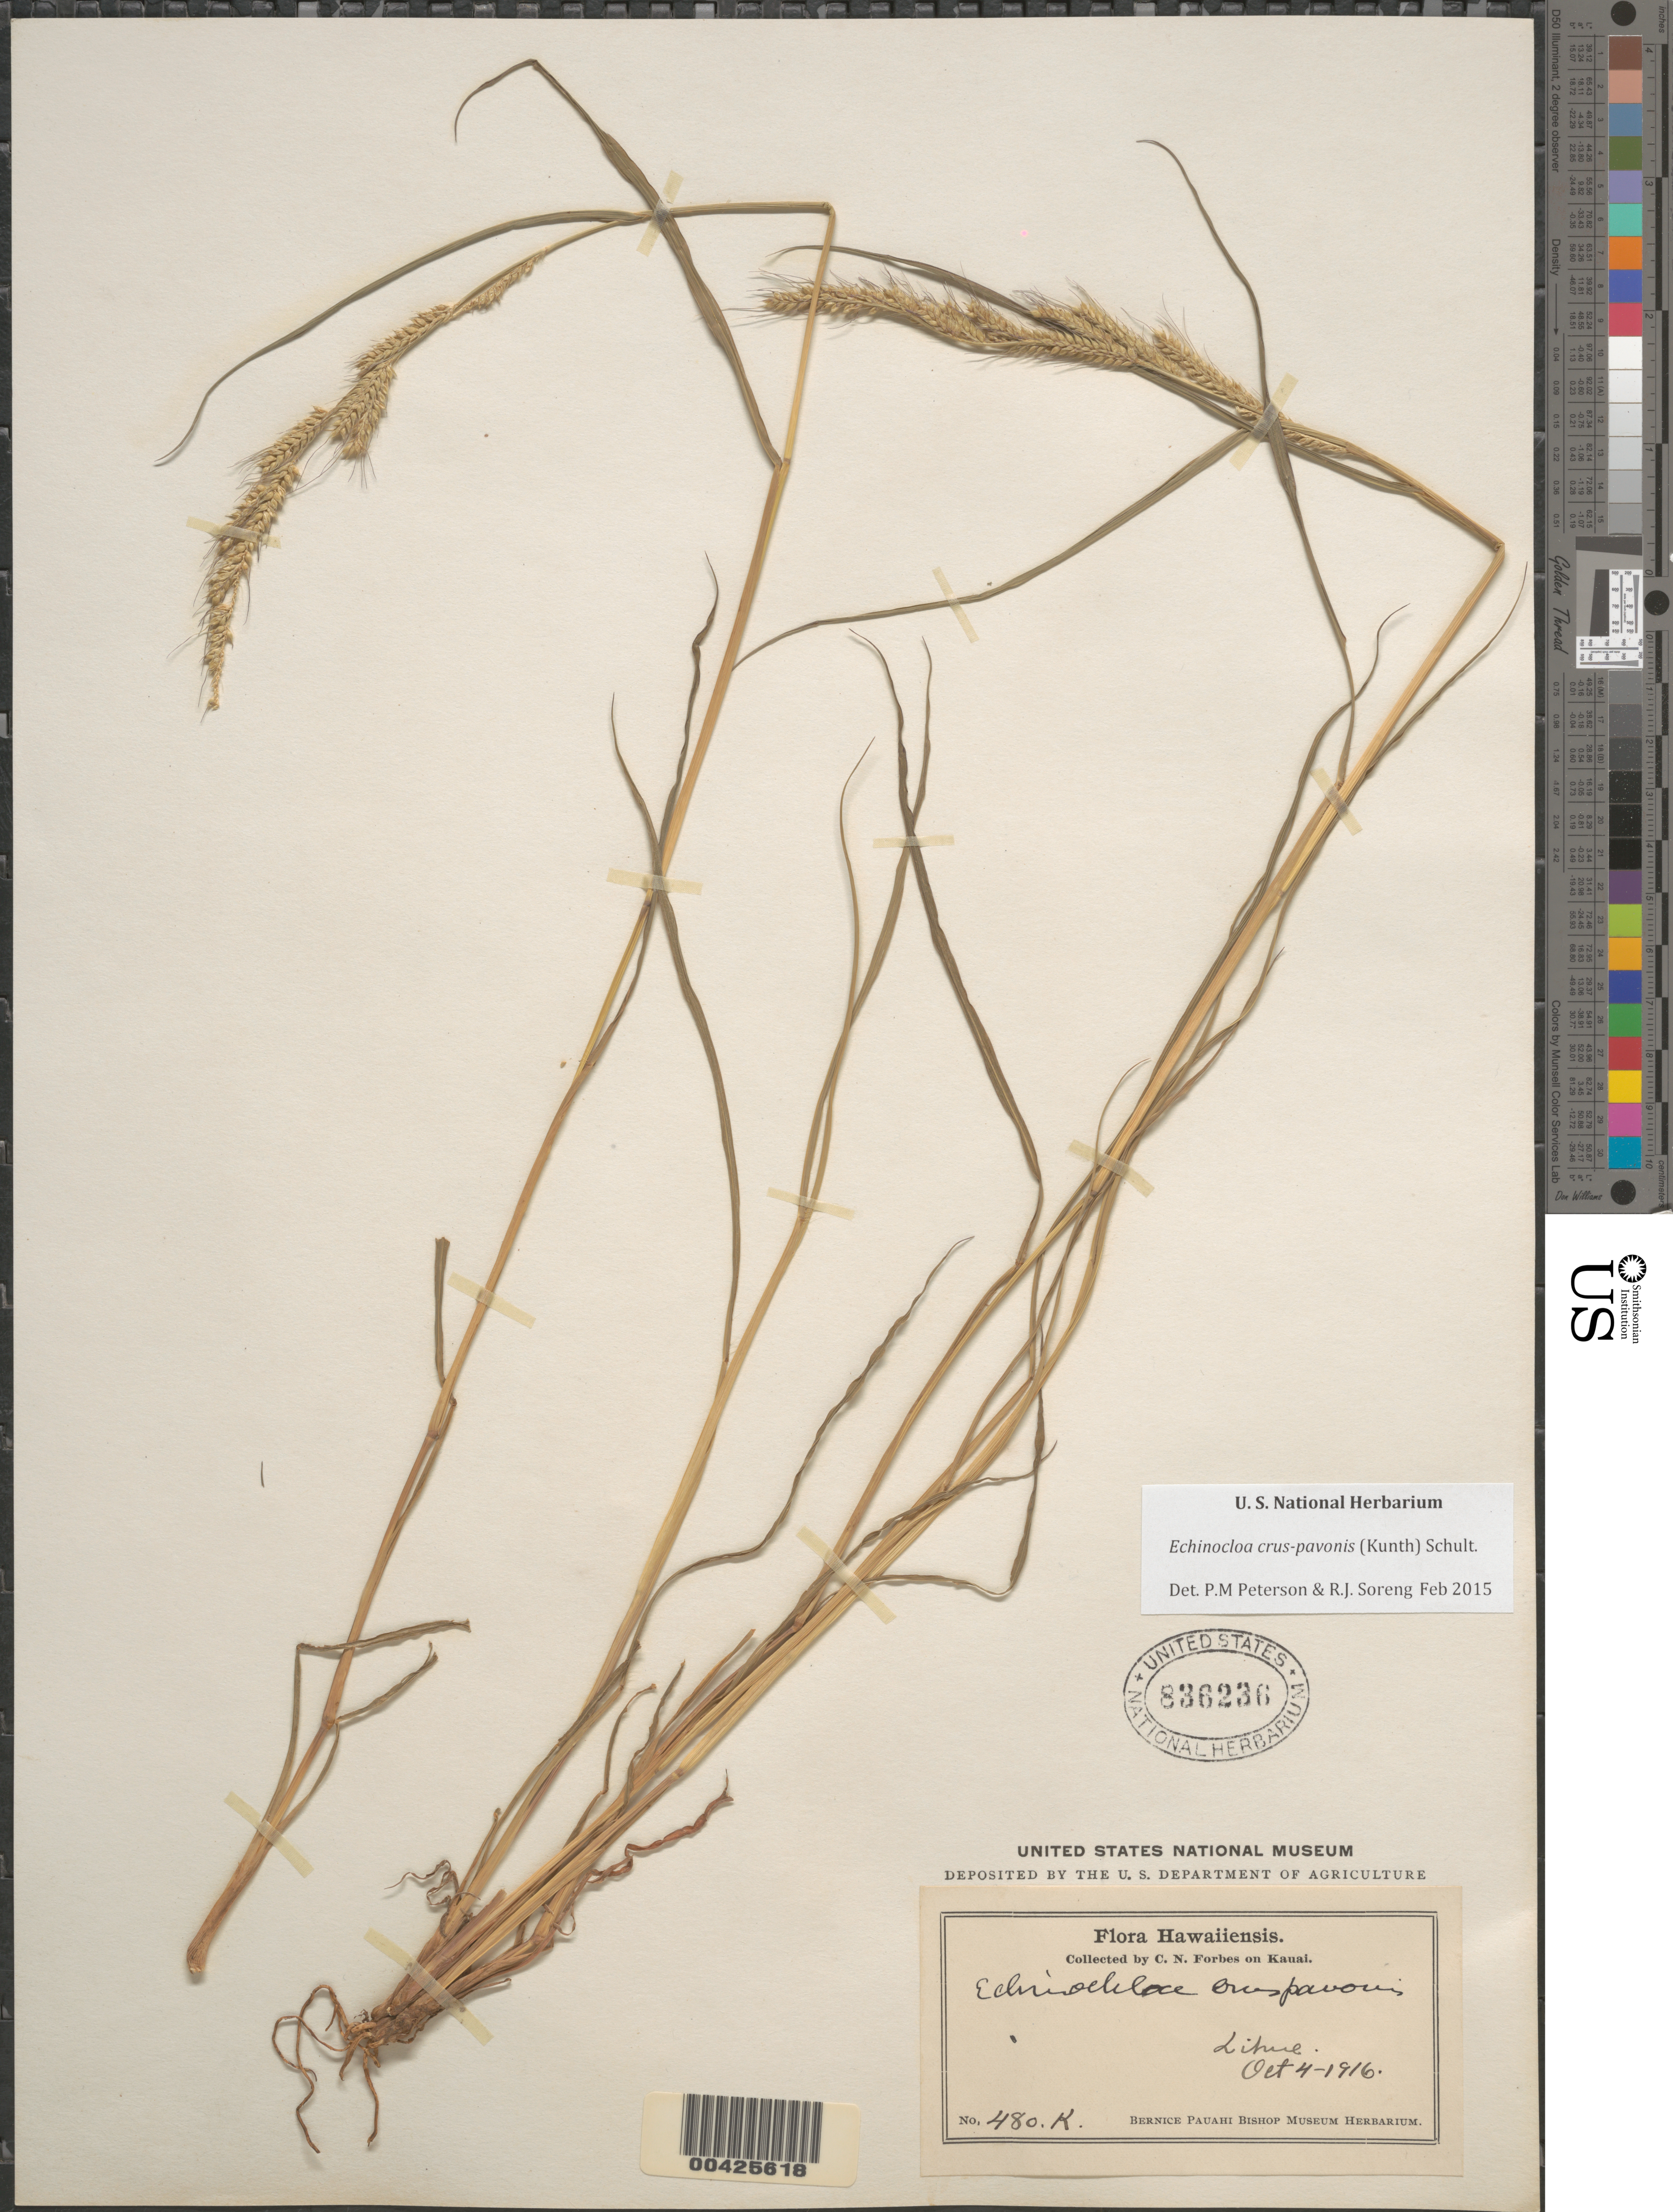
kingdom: Plantae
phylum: Tracheophyta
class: Liliopsida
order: Poales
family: Poaceae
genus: Echinochloa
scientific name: Echinochloa crus-galli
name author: (L.) P. Beauv.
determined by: Wagner, W. L., (BOT), Smithsonian Institution - National Museum of Natural History (UNITED STATES)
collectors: C. N. Forbes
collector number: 480.K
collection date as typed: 4 Oct 1916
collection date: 1916-10-04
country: United States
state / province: Hawaii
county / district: Kauai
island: Kaua'i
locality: Lihue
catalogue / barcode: US 836236